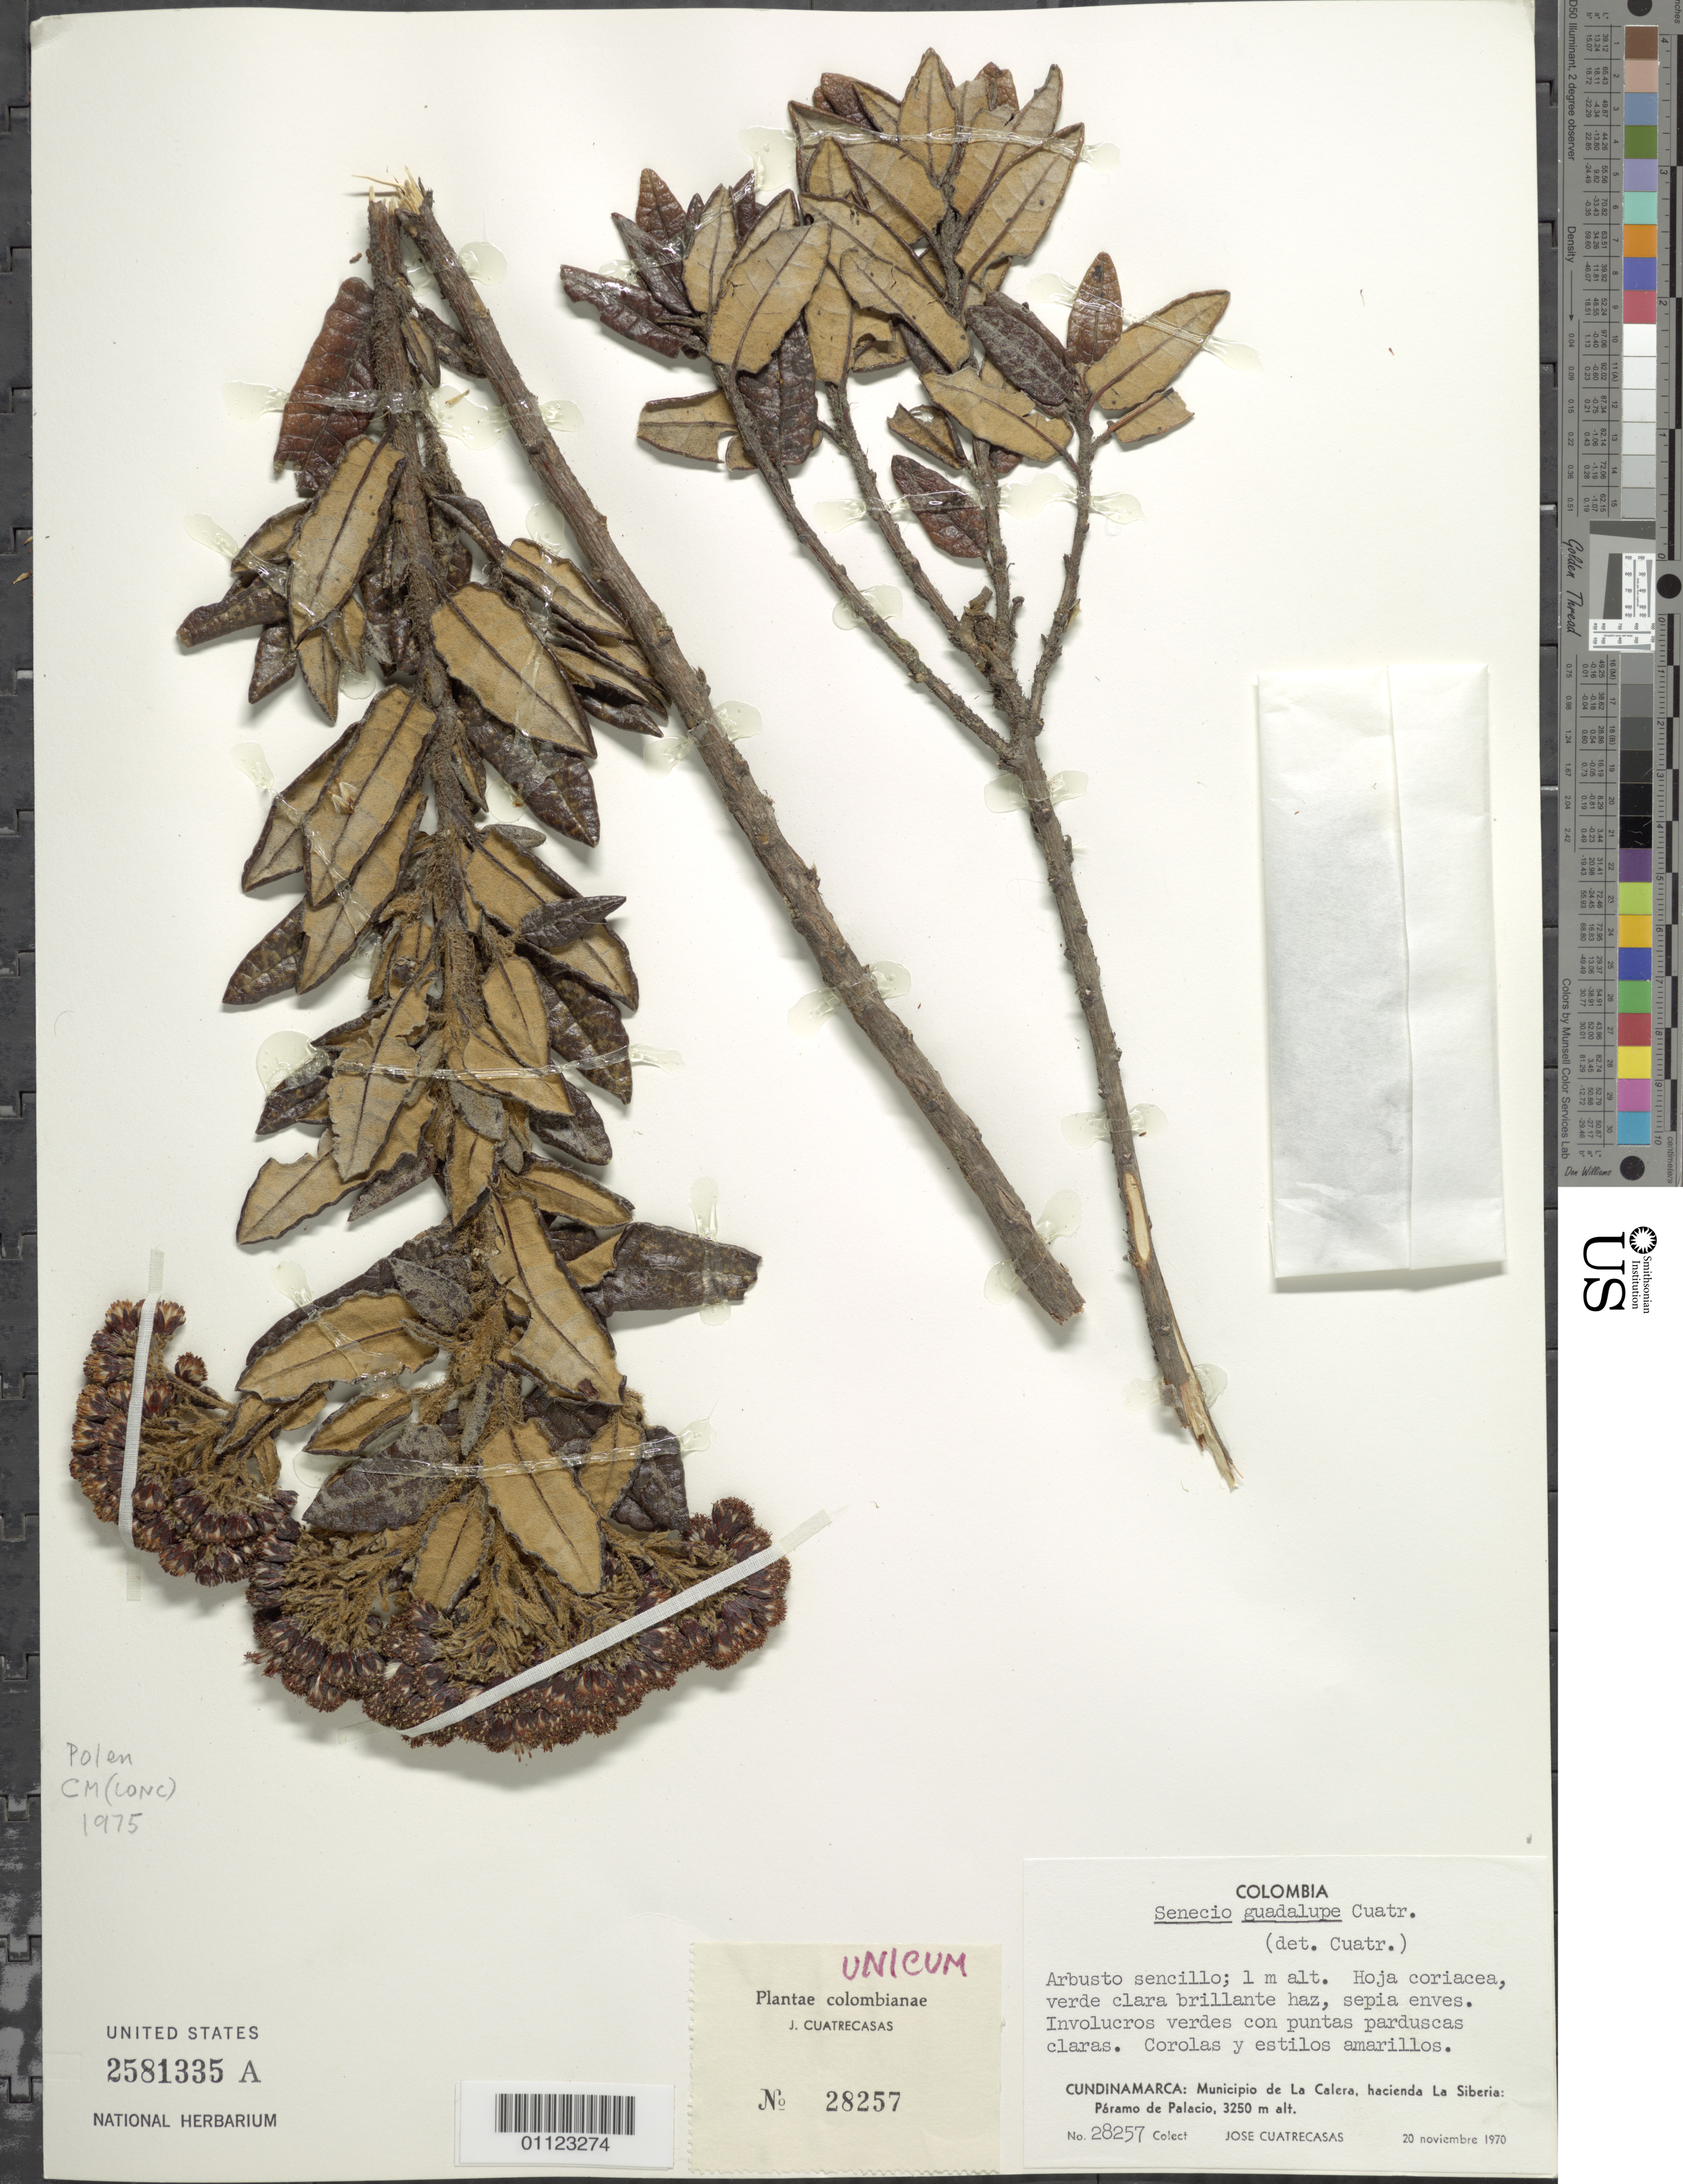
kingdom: Plantae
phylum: Tracheophyta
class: Magnoliopsida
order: Asterales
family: Asteraceae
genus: Pentacalia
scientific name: Pentacalia guadalupe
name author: (Cuatrec.) Cuatrec.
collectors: J. Cuatrecasas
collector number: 28257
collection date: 1970-11-20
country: Colombia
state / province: Cundinamarca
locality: Municipio de la Calera, hacienda La Siberia: Páramo de Palacio.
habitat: Páramo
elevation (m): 3250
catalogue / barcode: US 2581335